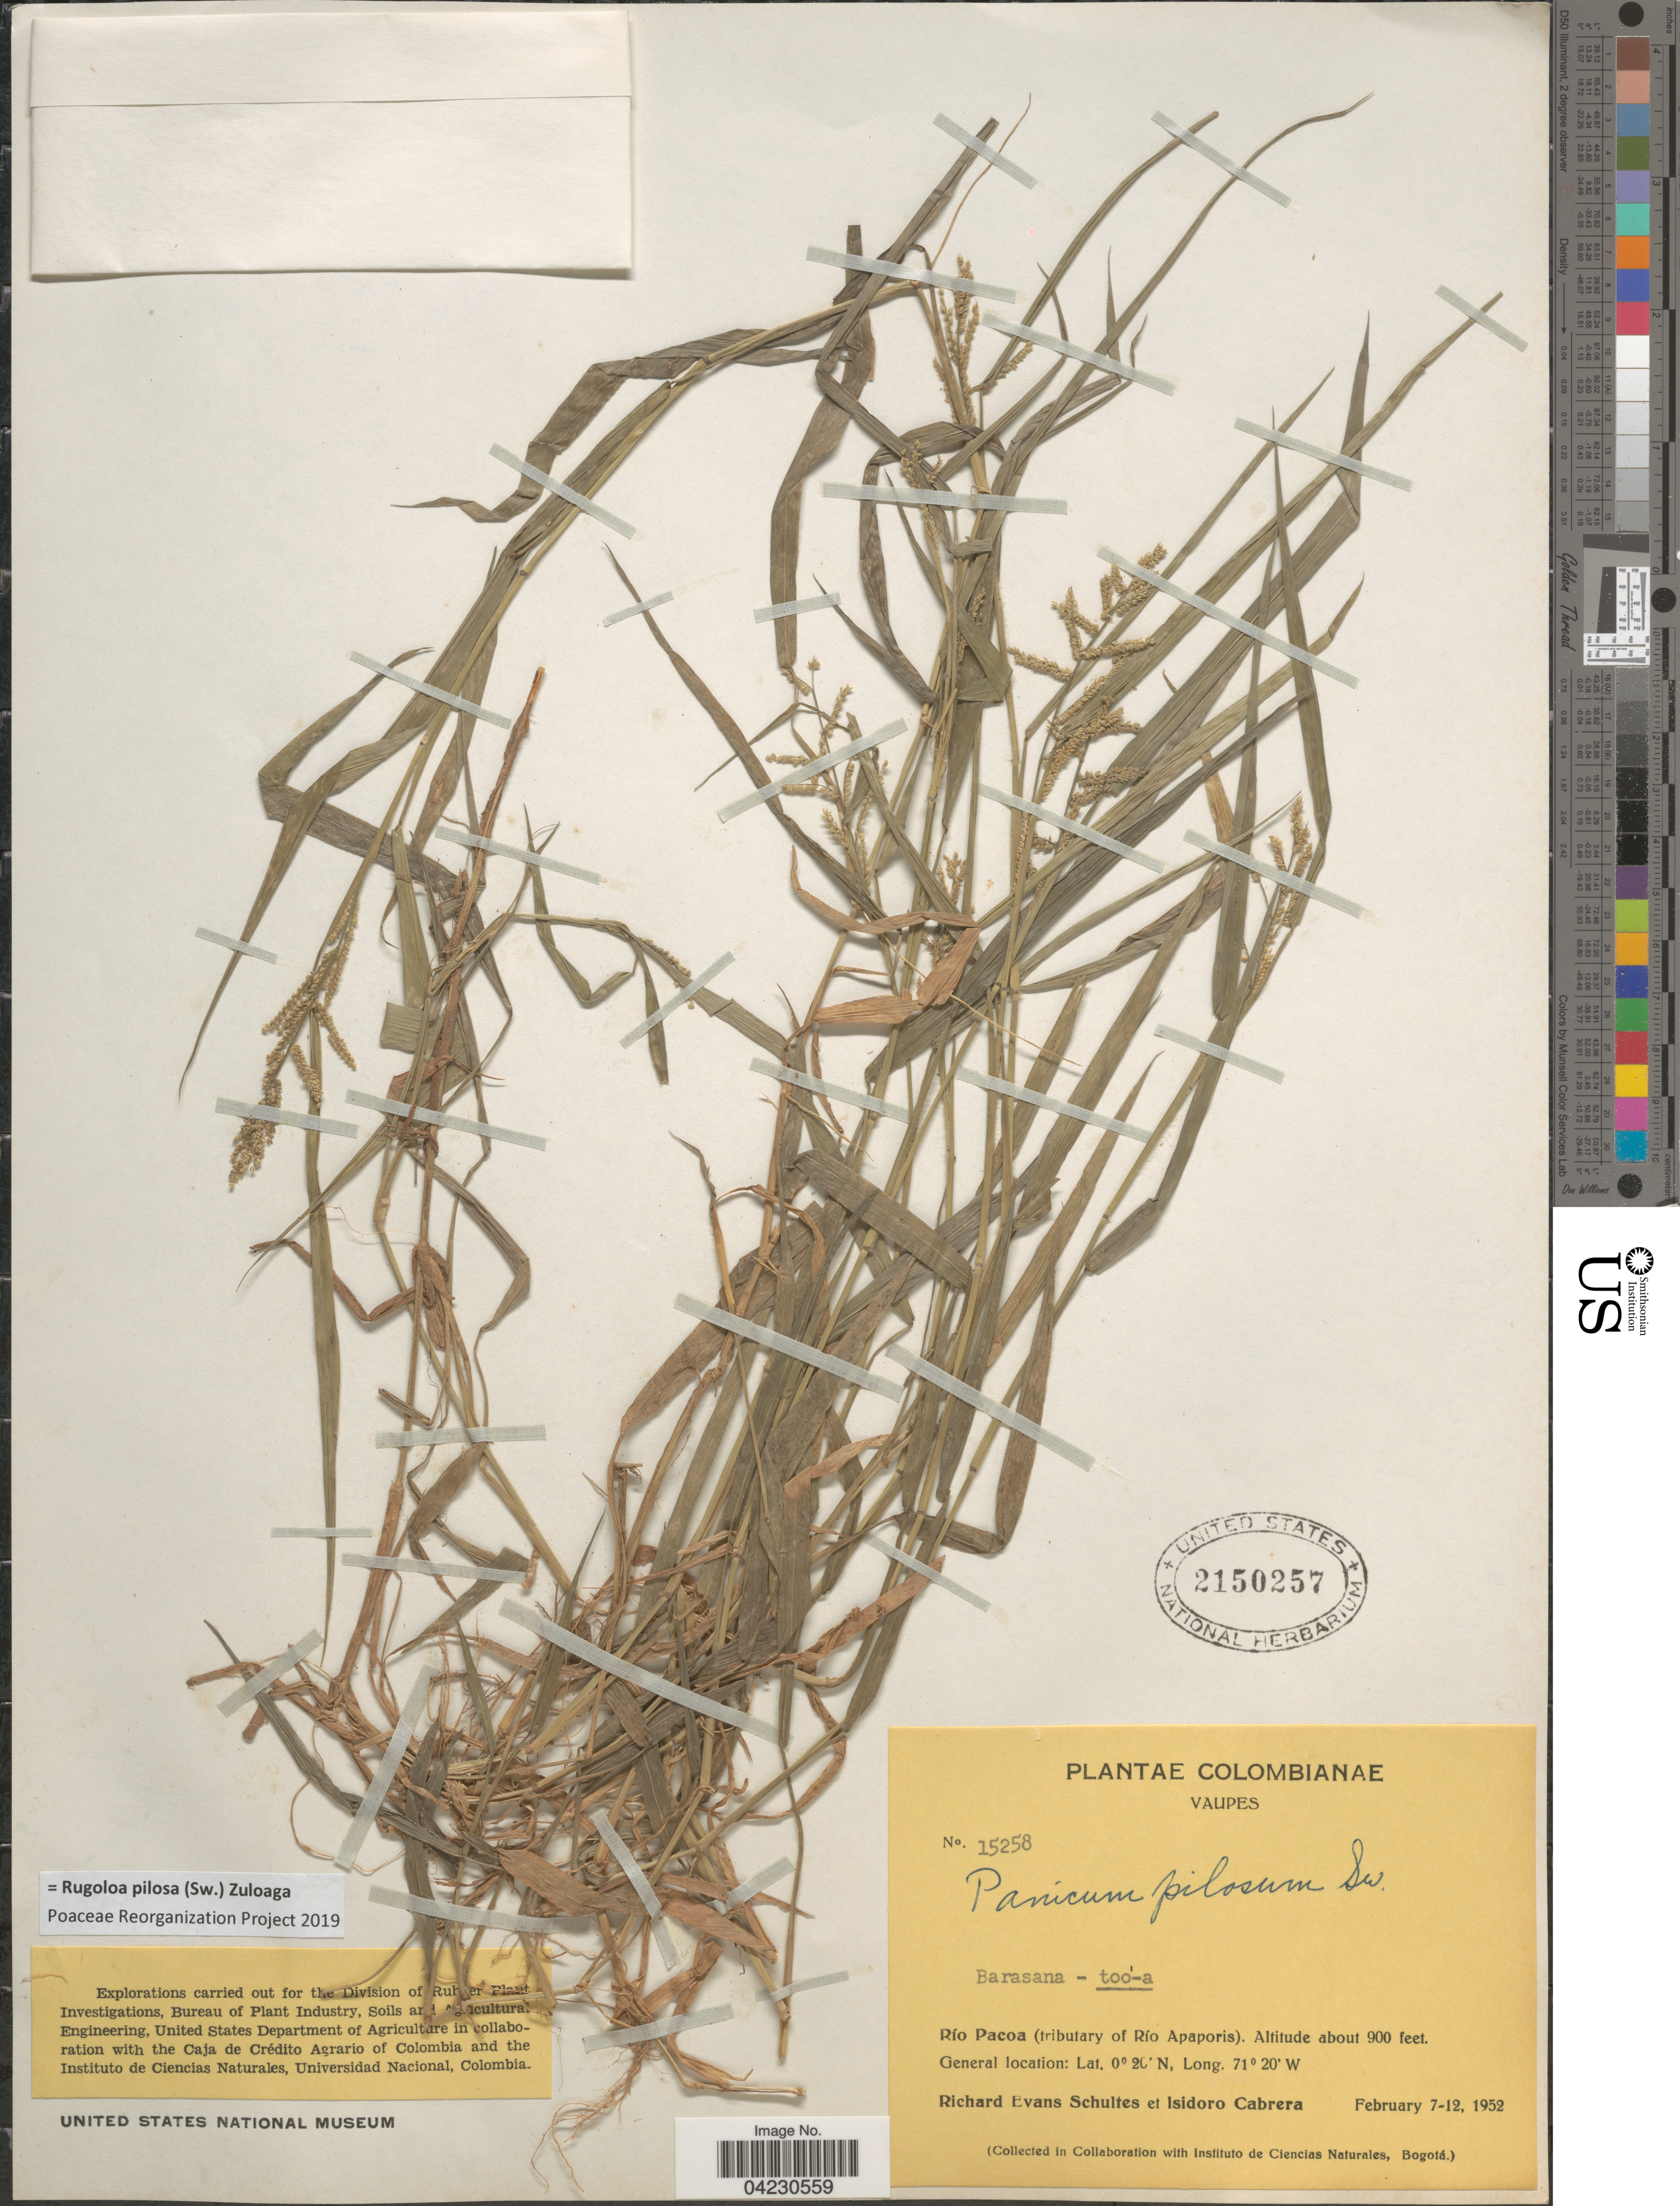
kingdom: Plantae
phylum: Tracheophyta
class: Liliopsida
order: Poales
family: Poaceae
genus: Rugoloa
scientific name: Rugoloa pilosa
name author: (Sw.) Zuloaga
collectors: R. E. Schultes & I. Cabrera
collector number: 15258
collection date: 1952-02-07/1952-02-12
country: Colombia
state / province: Vaupés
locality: Colombianae. Río Pacoa (tributary of Río Apaporis).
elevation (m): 274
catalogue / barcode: US 2150257